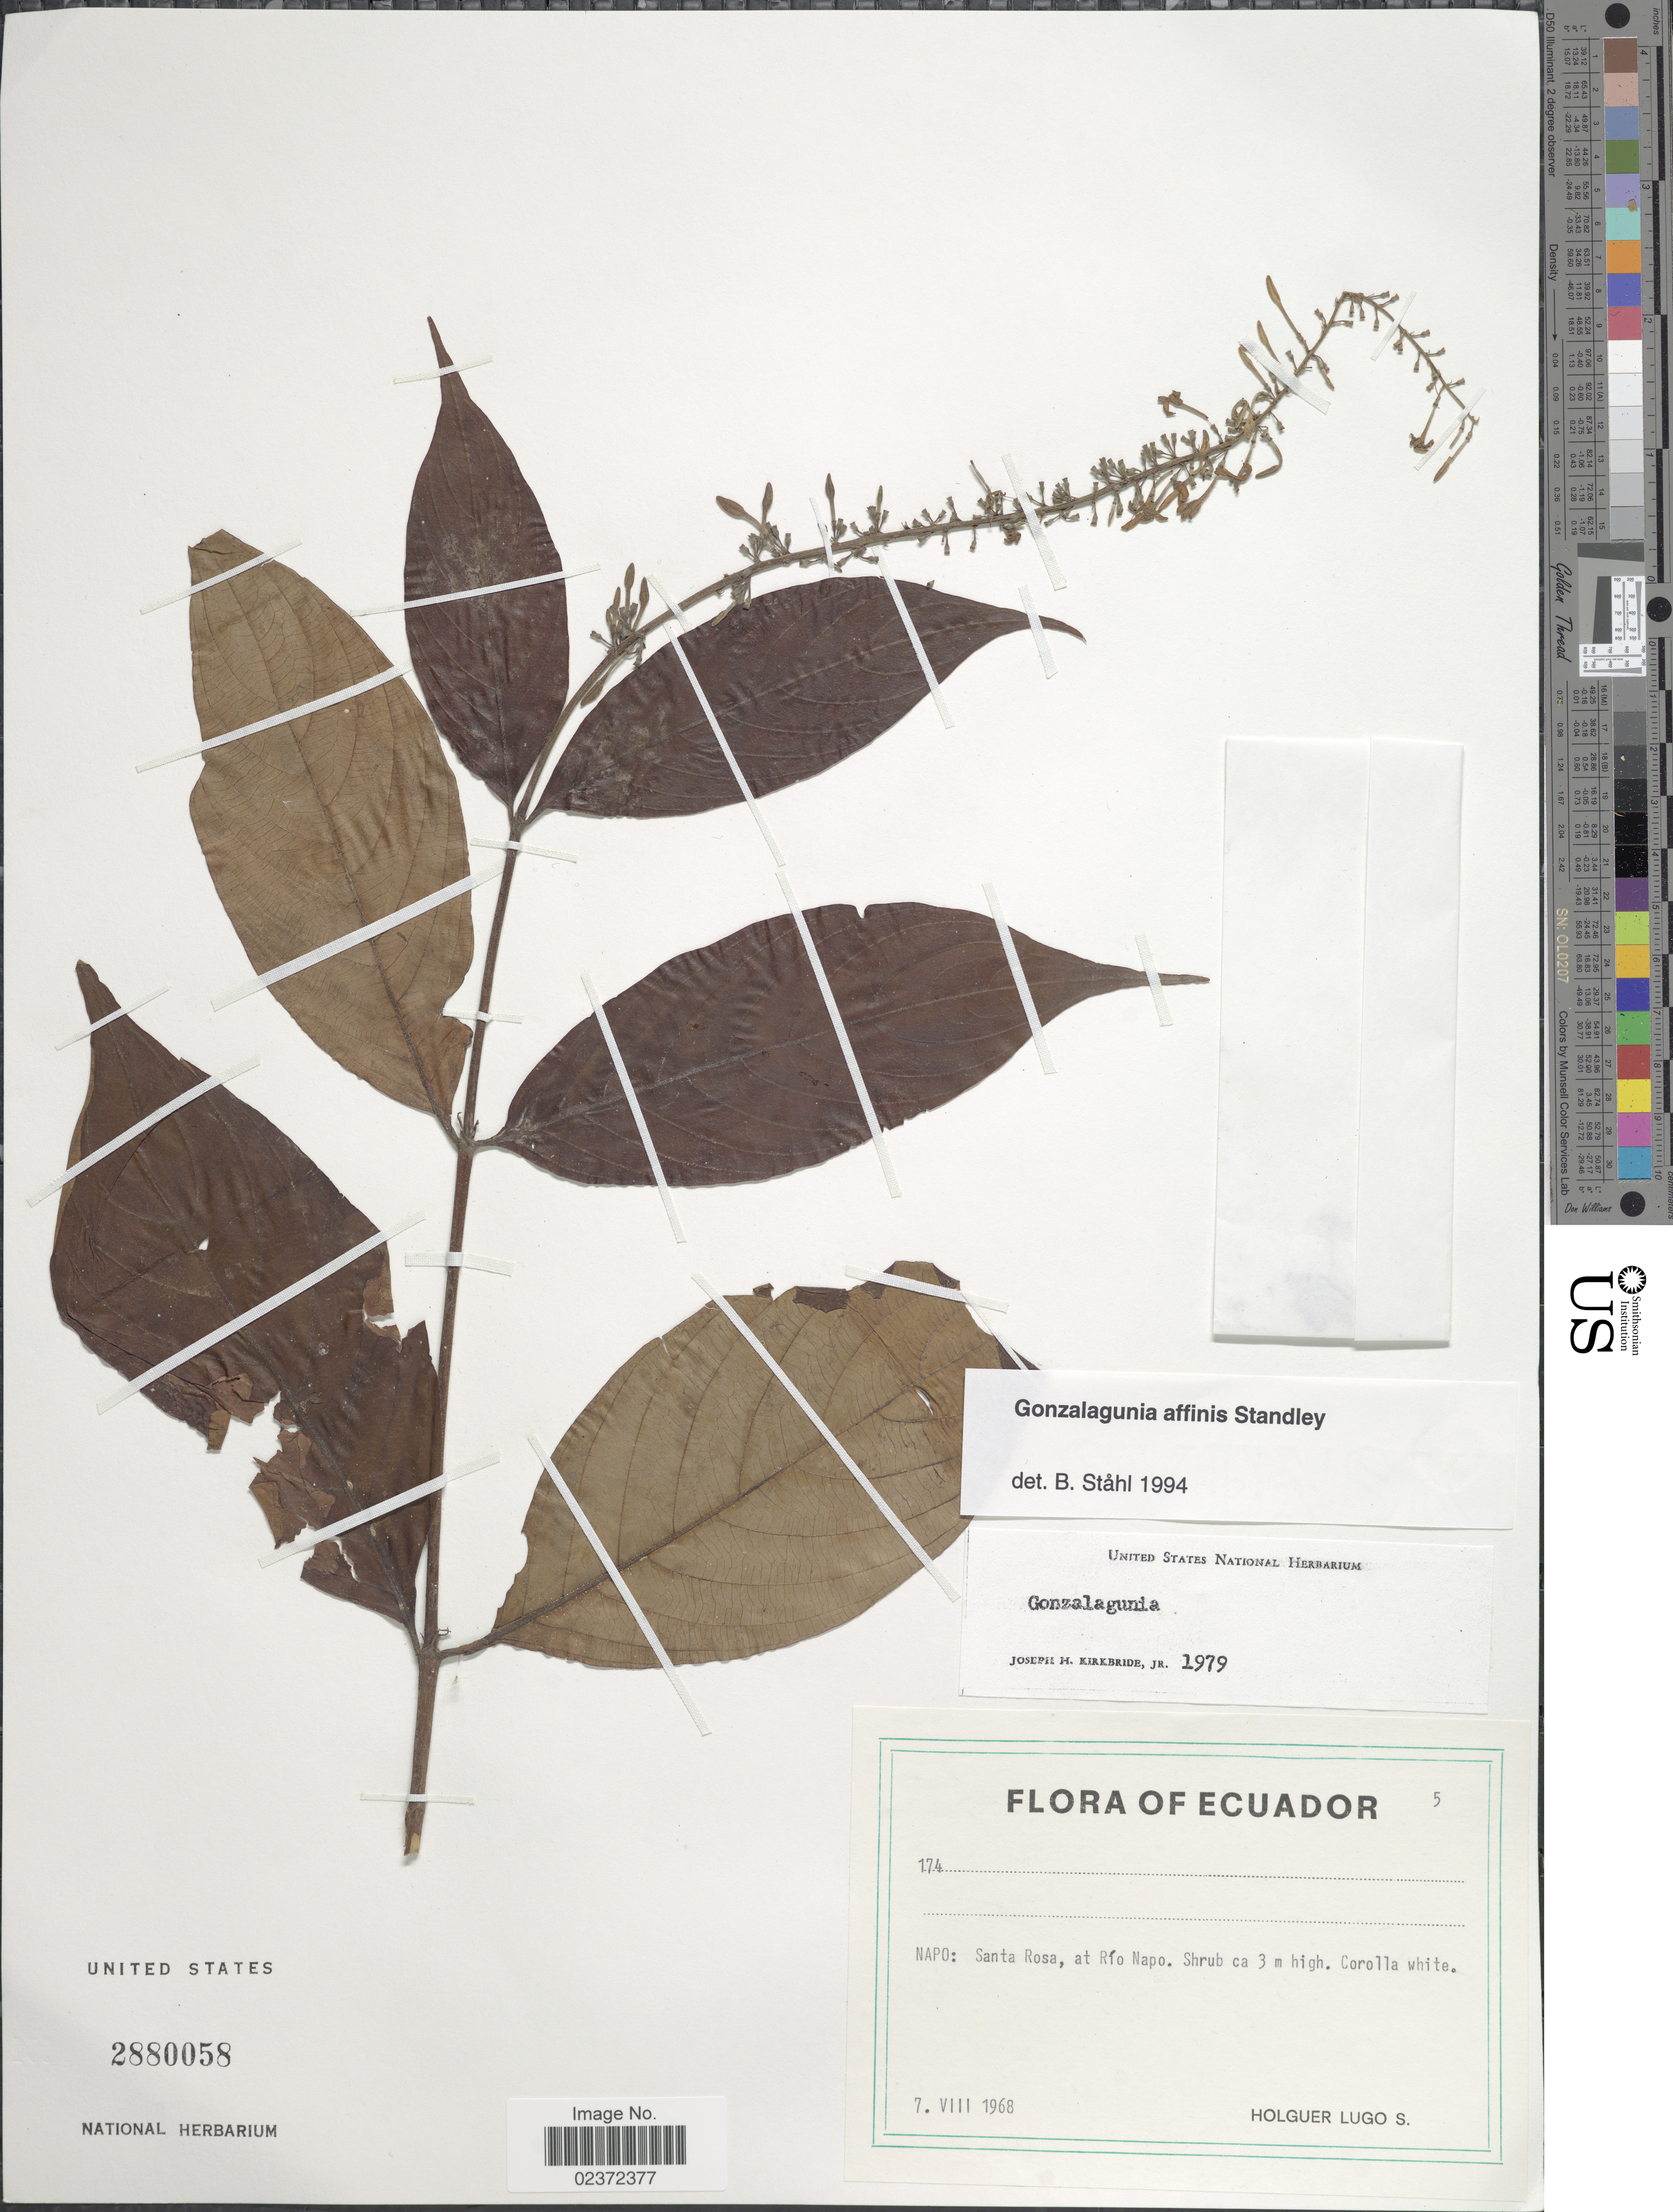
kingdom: Plantae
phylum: Tracheophyta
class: Magnoliopsida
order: Gentianales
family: Rubiaceae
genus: Gonzalagunia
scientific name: Gonzalagunia affinis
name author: Standl. ex Steyerm.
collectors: H. Lugo S.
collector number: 174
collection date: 1968-08-07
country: Ecuador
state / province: Napo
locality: Santa Rosa, at Río Napo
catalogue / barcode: US 2880058